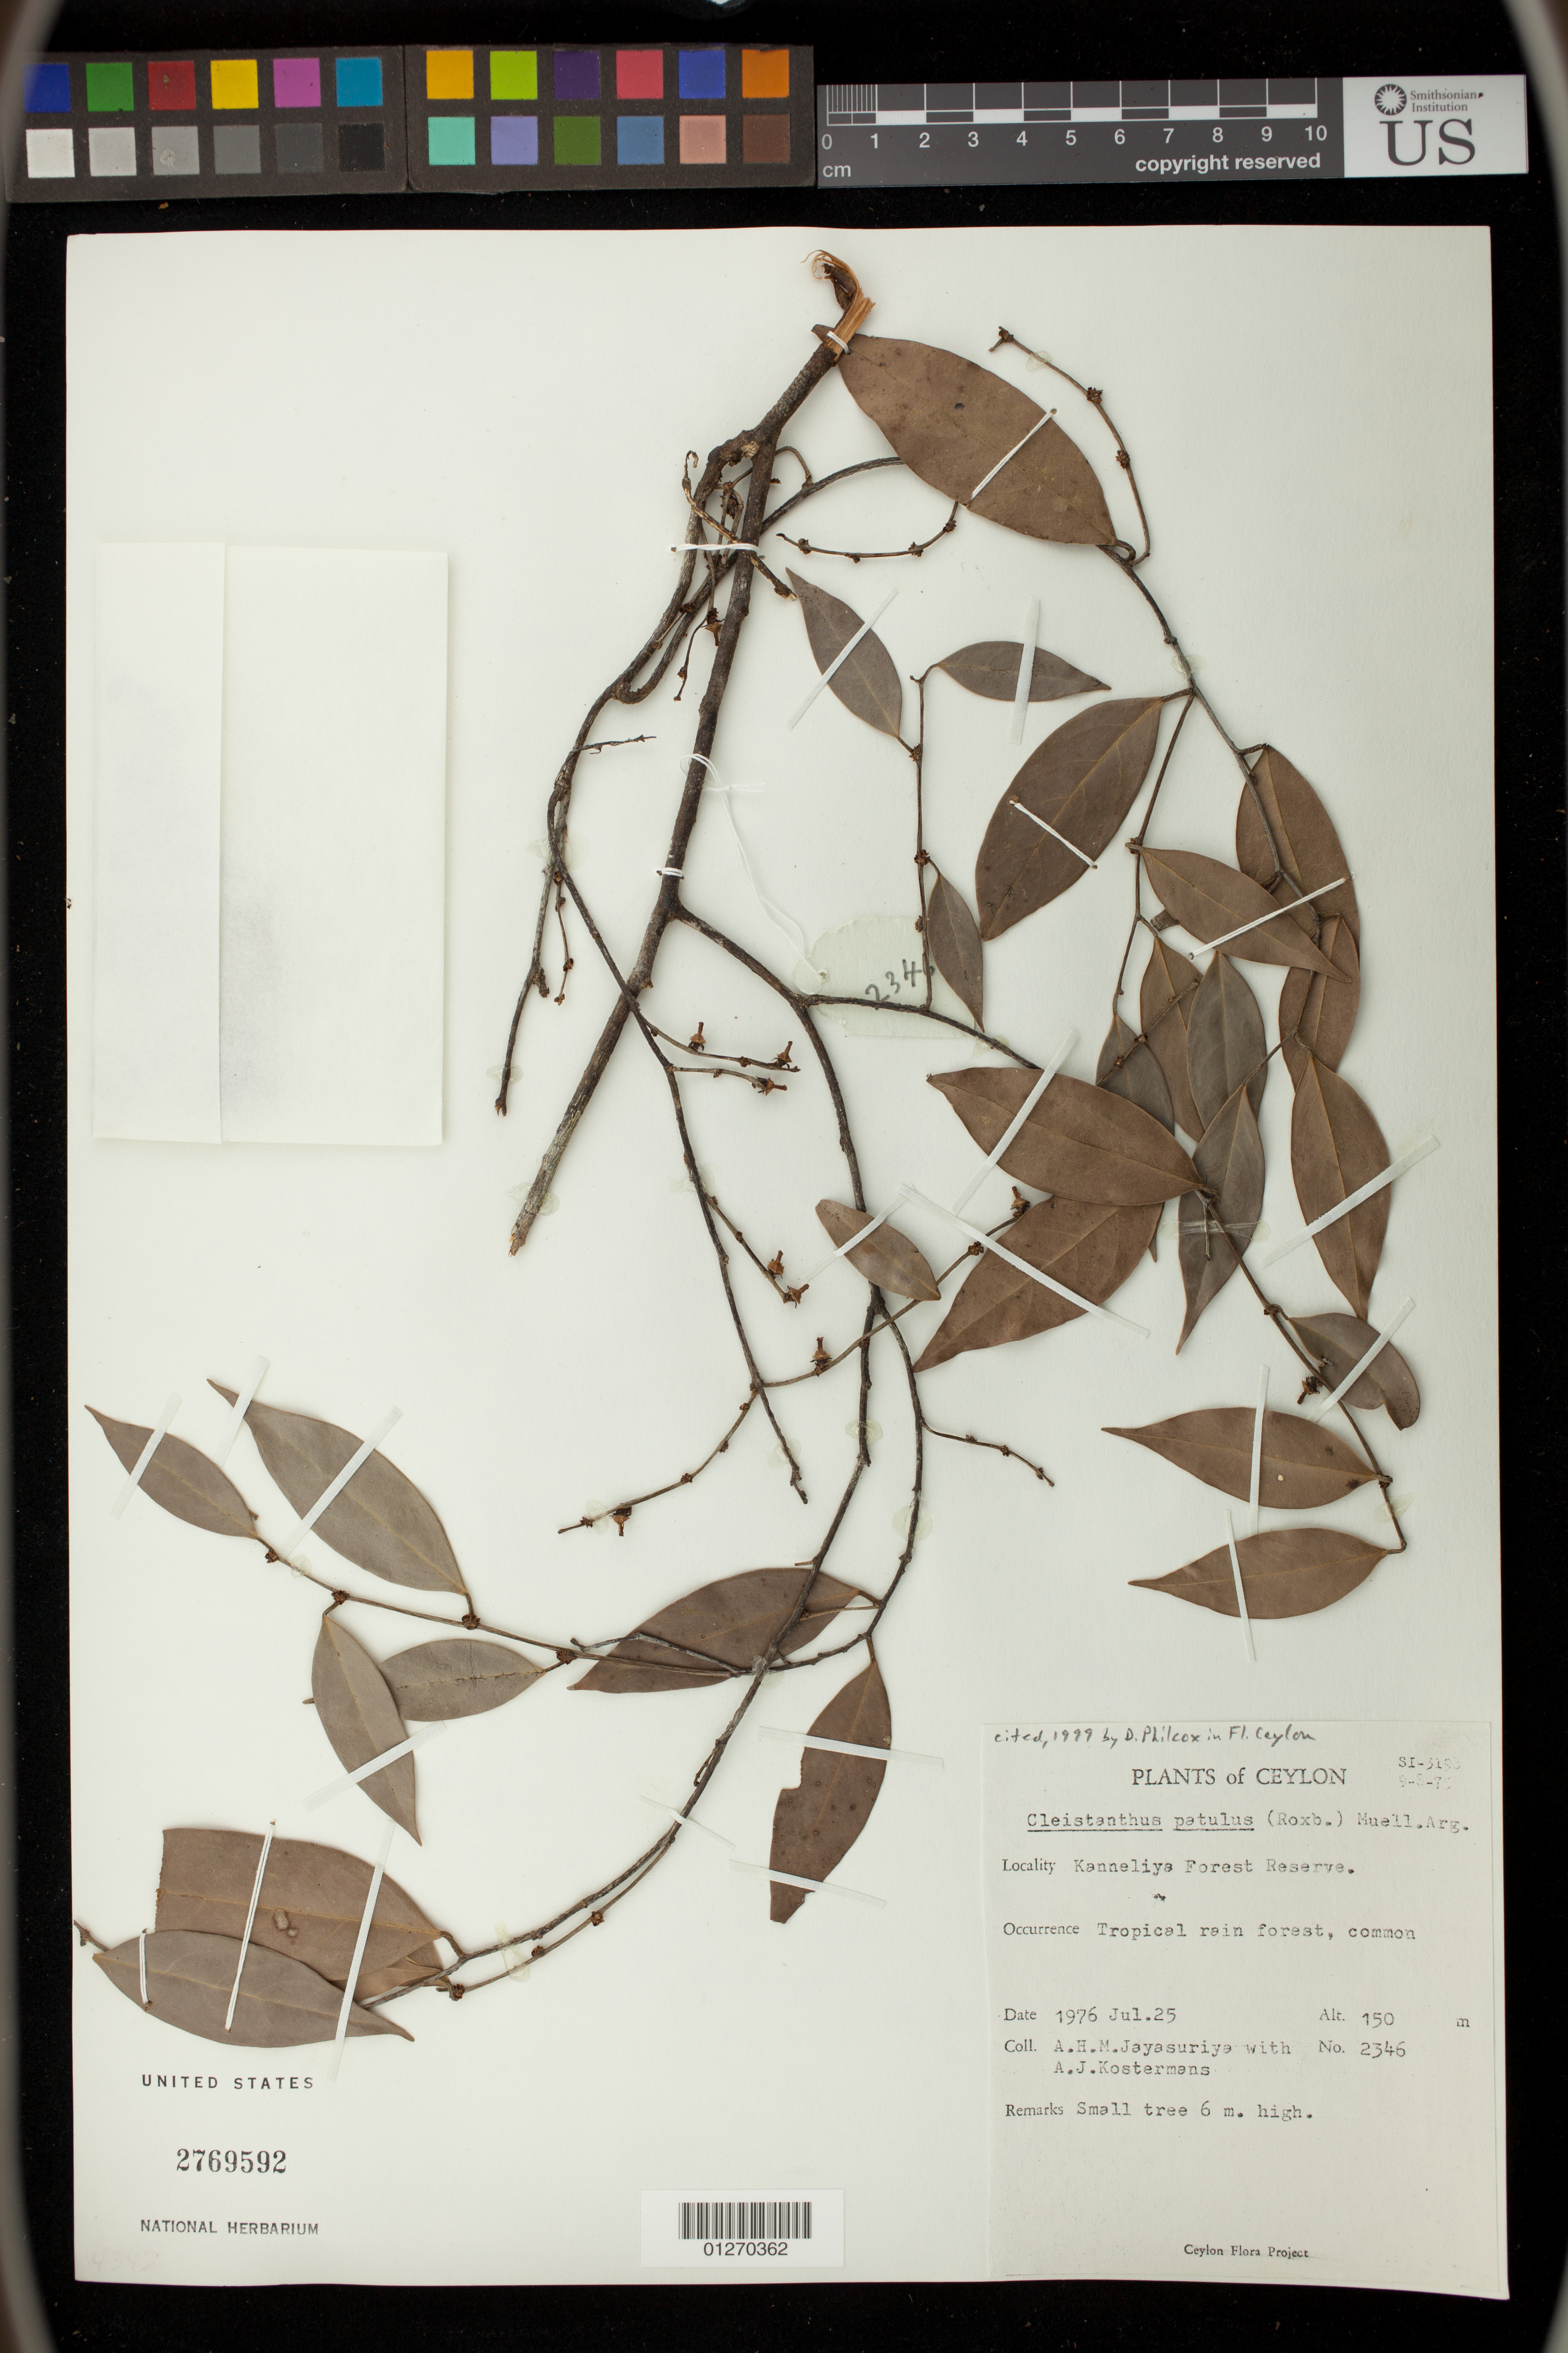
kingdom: Plantae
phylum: Tracheophyta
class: Magnoliopsida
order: Malpighiales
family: Phyllanthaceae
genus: Cleistanthus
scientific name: Cleistanthus patulus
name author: (Roxb.) Müll. Arg.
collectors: A. H. Jayasuriya & A. Kostermans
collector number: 2346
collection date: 1976-07-25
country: Sri Lanka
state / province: Southern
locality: Kanneliya Forest Reserve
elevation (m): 150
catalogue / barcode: US 2769592